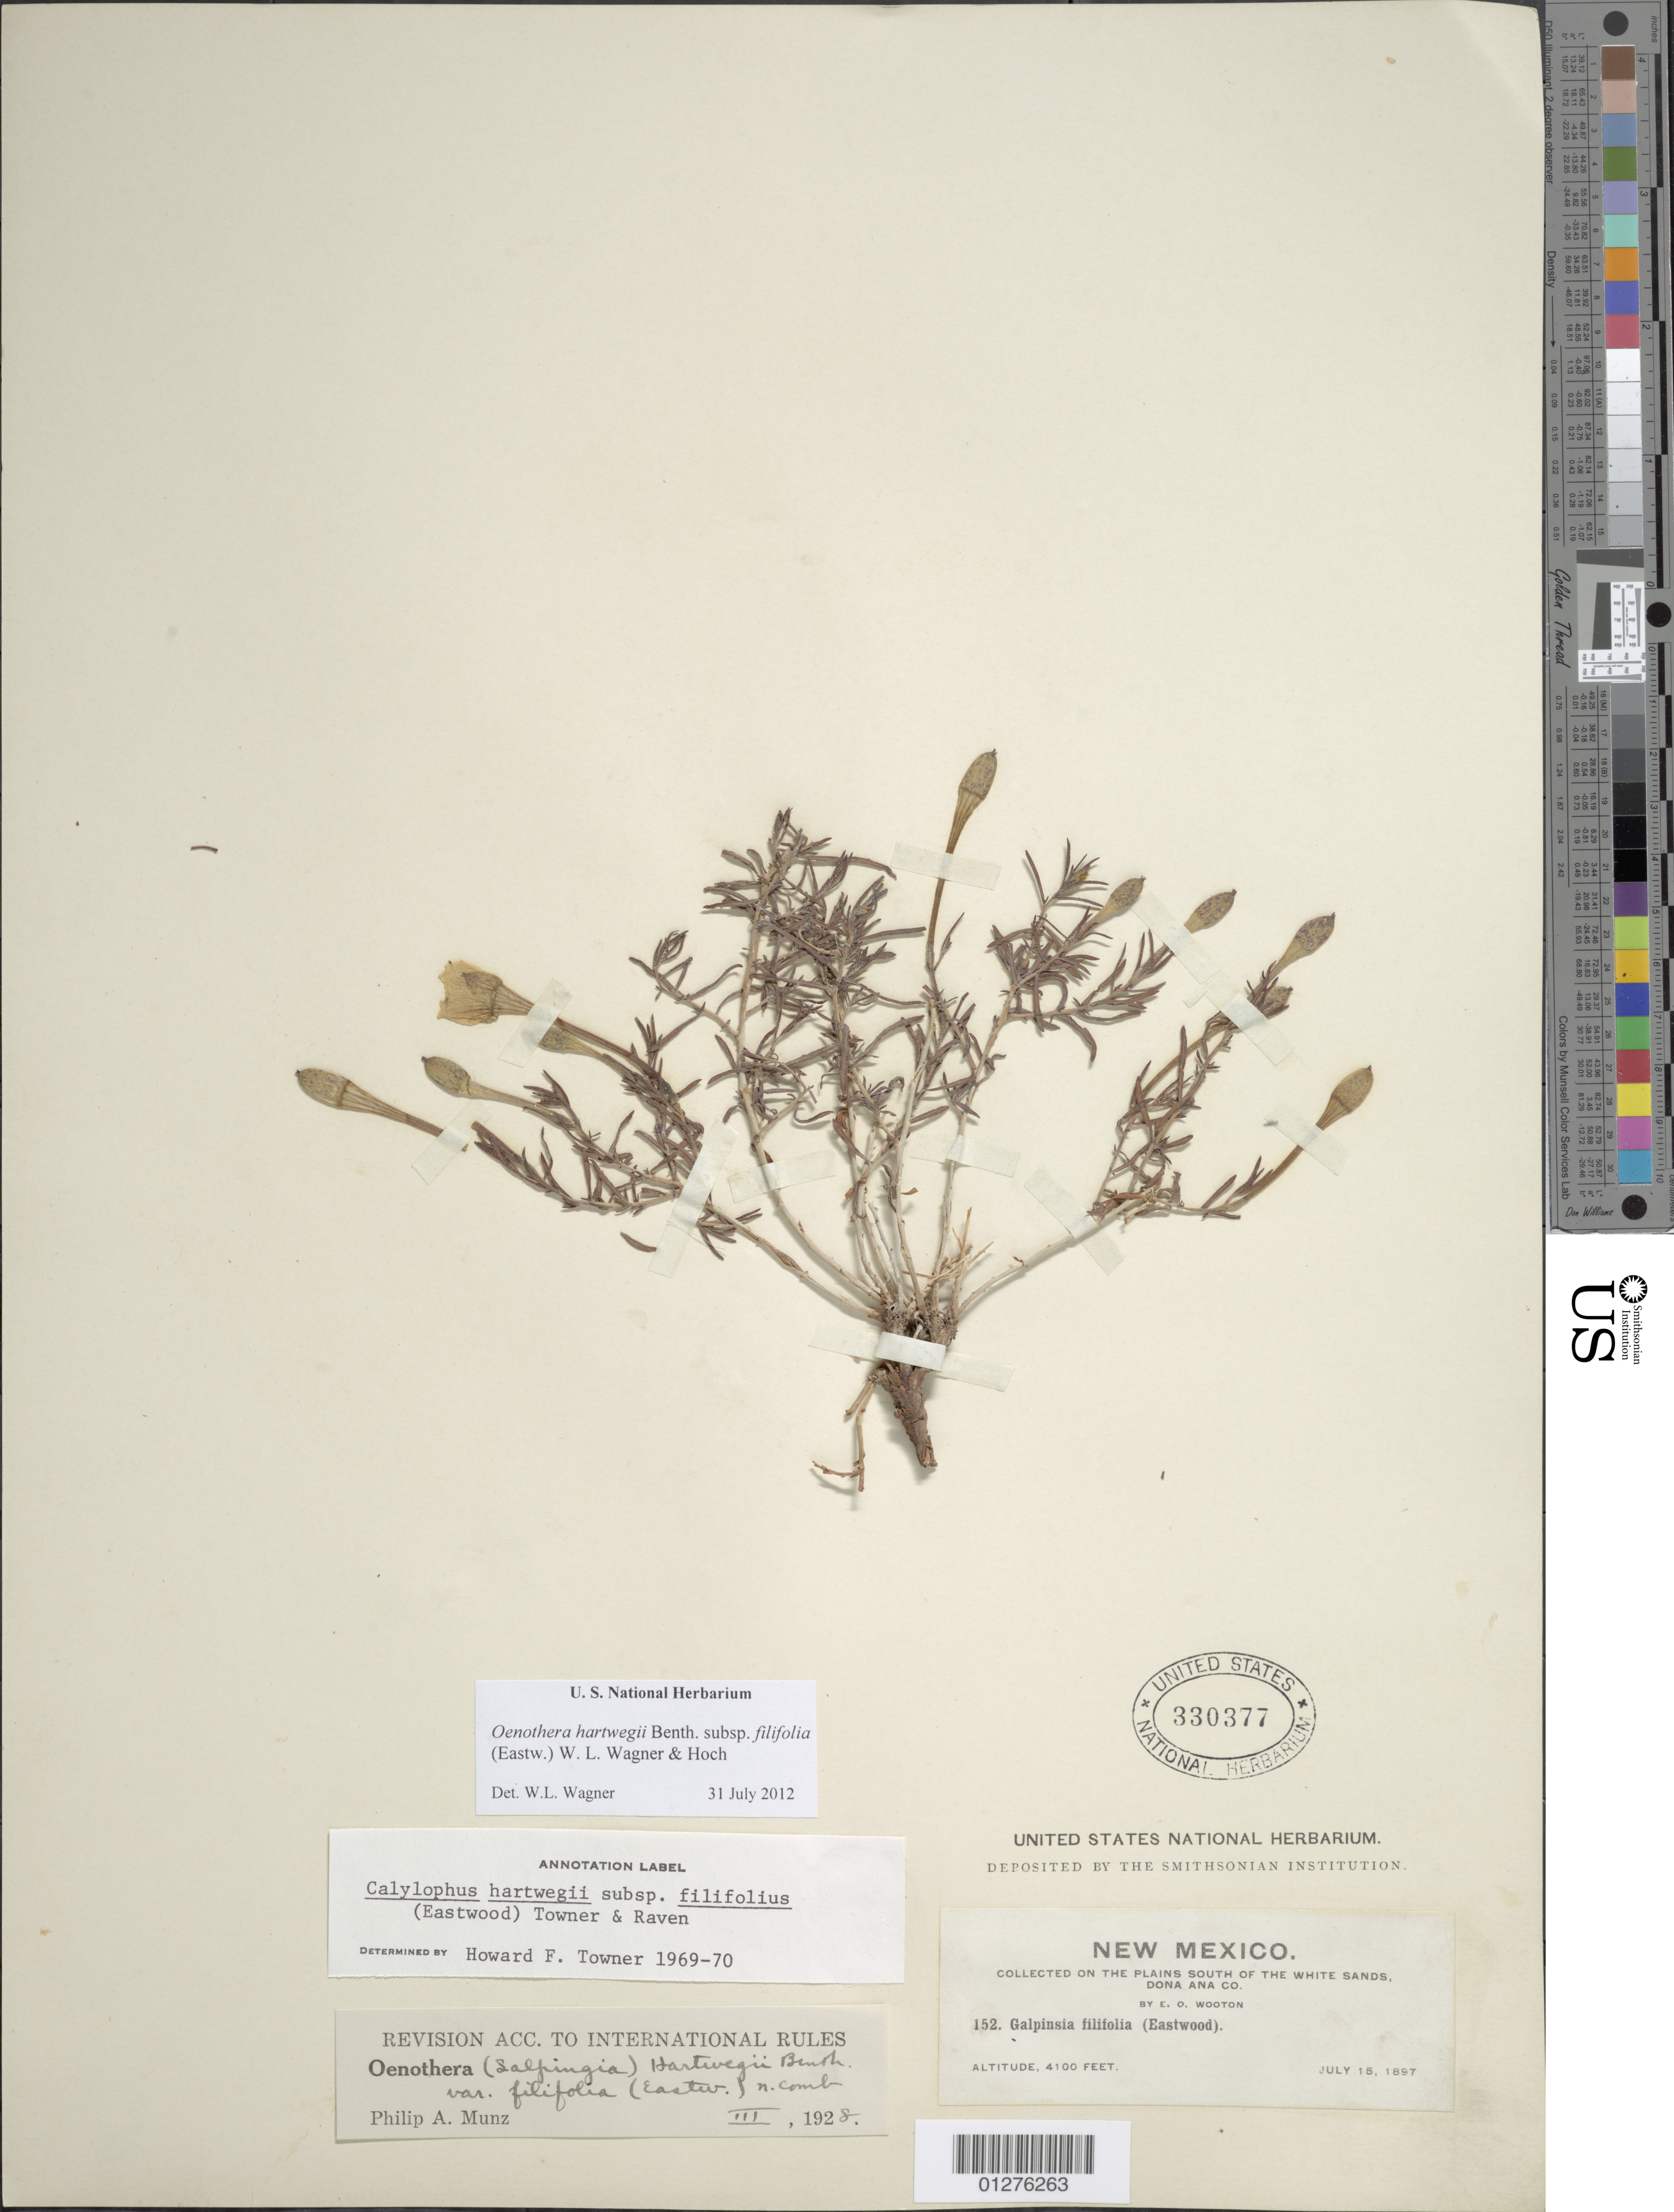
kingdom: Plantae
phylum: Tracheophyta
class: Magnoliopsida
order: Myrtales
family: Onagraceae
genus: Oenothera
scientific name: Oenothera hartwegii subsp. filifolia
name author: (Eastw.) W.L. Wagner & Hoch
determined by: Wagner, W. L., (BOT), Smithsonian Institution - National Museum of Natural History (UNITED STATES)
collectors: E. O. Wooton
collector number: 152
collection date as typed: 15 Jul 1897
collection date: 1897-07-15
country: United States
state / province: New Mexico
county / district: Dona Ana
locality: S of the White Sands.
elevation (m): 1250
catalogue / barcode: US 330377